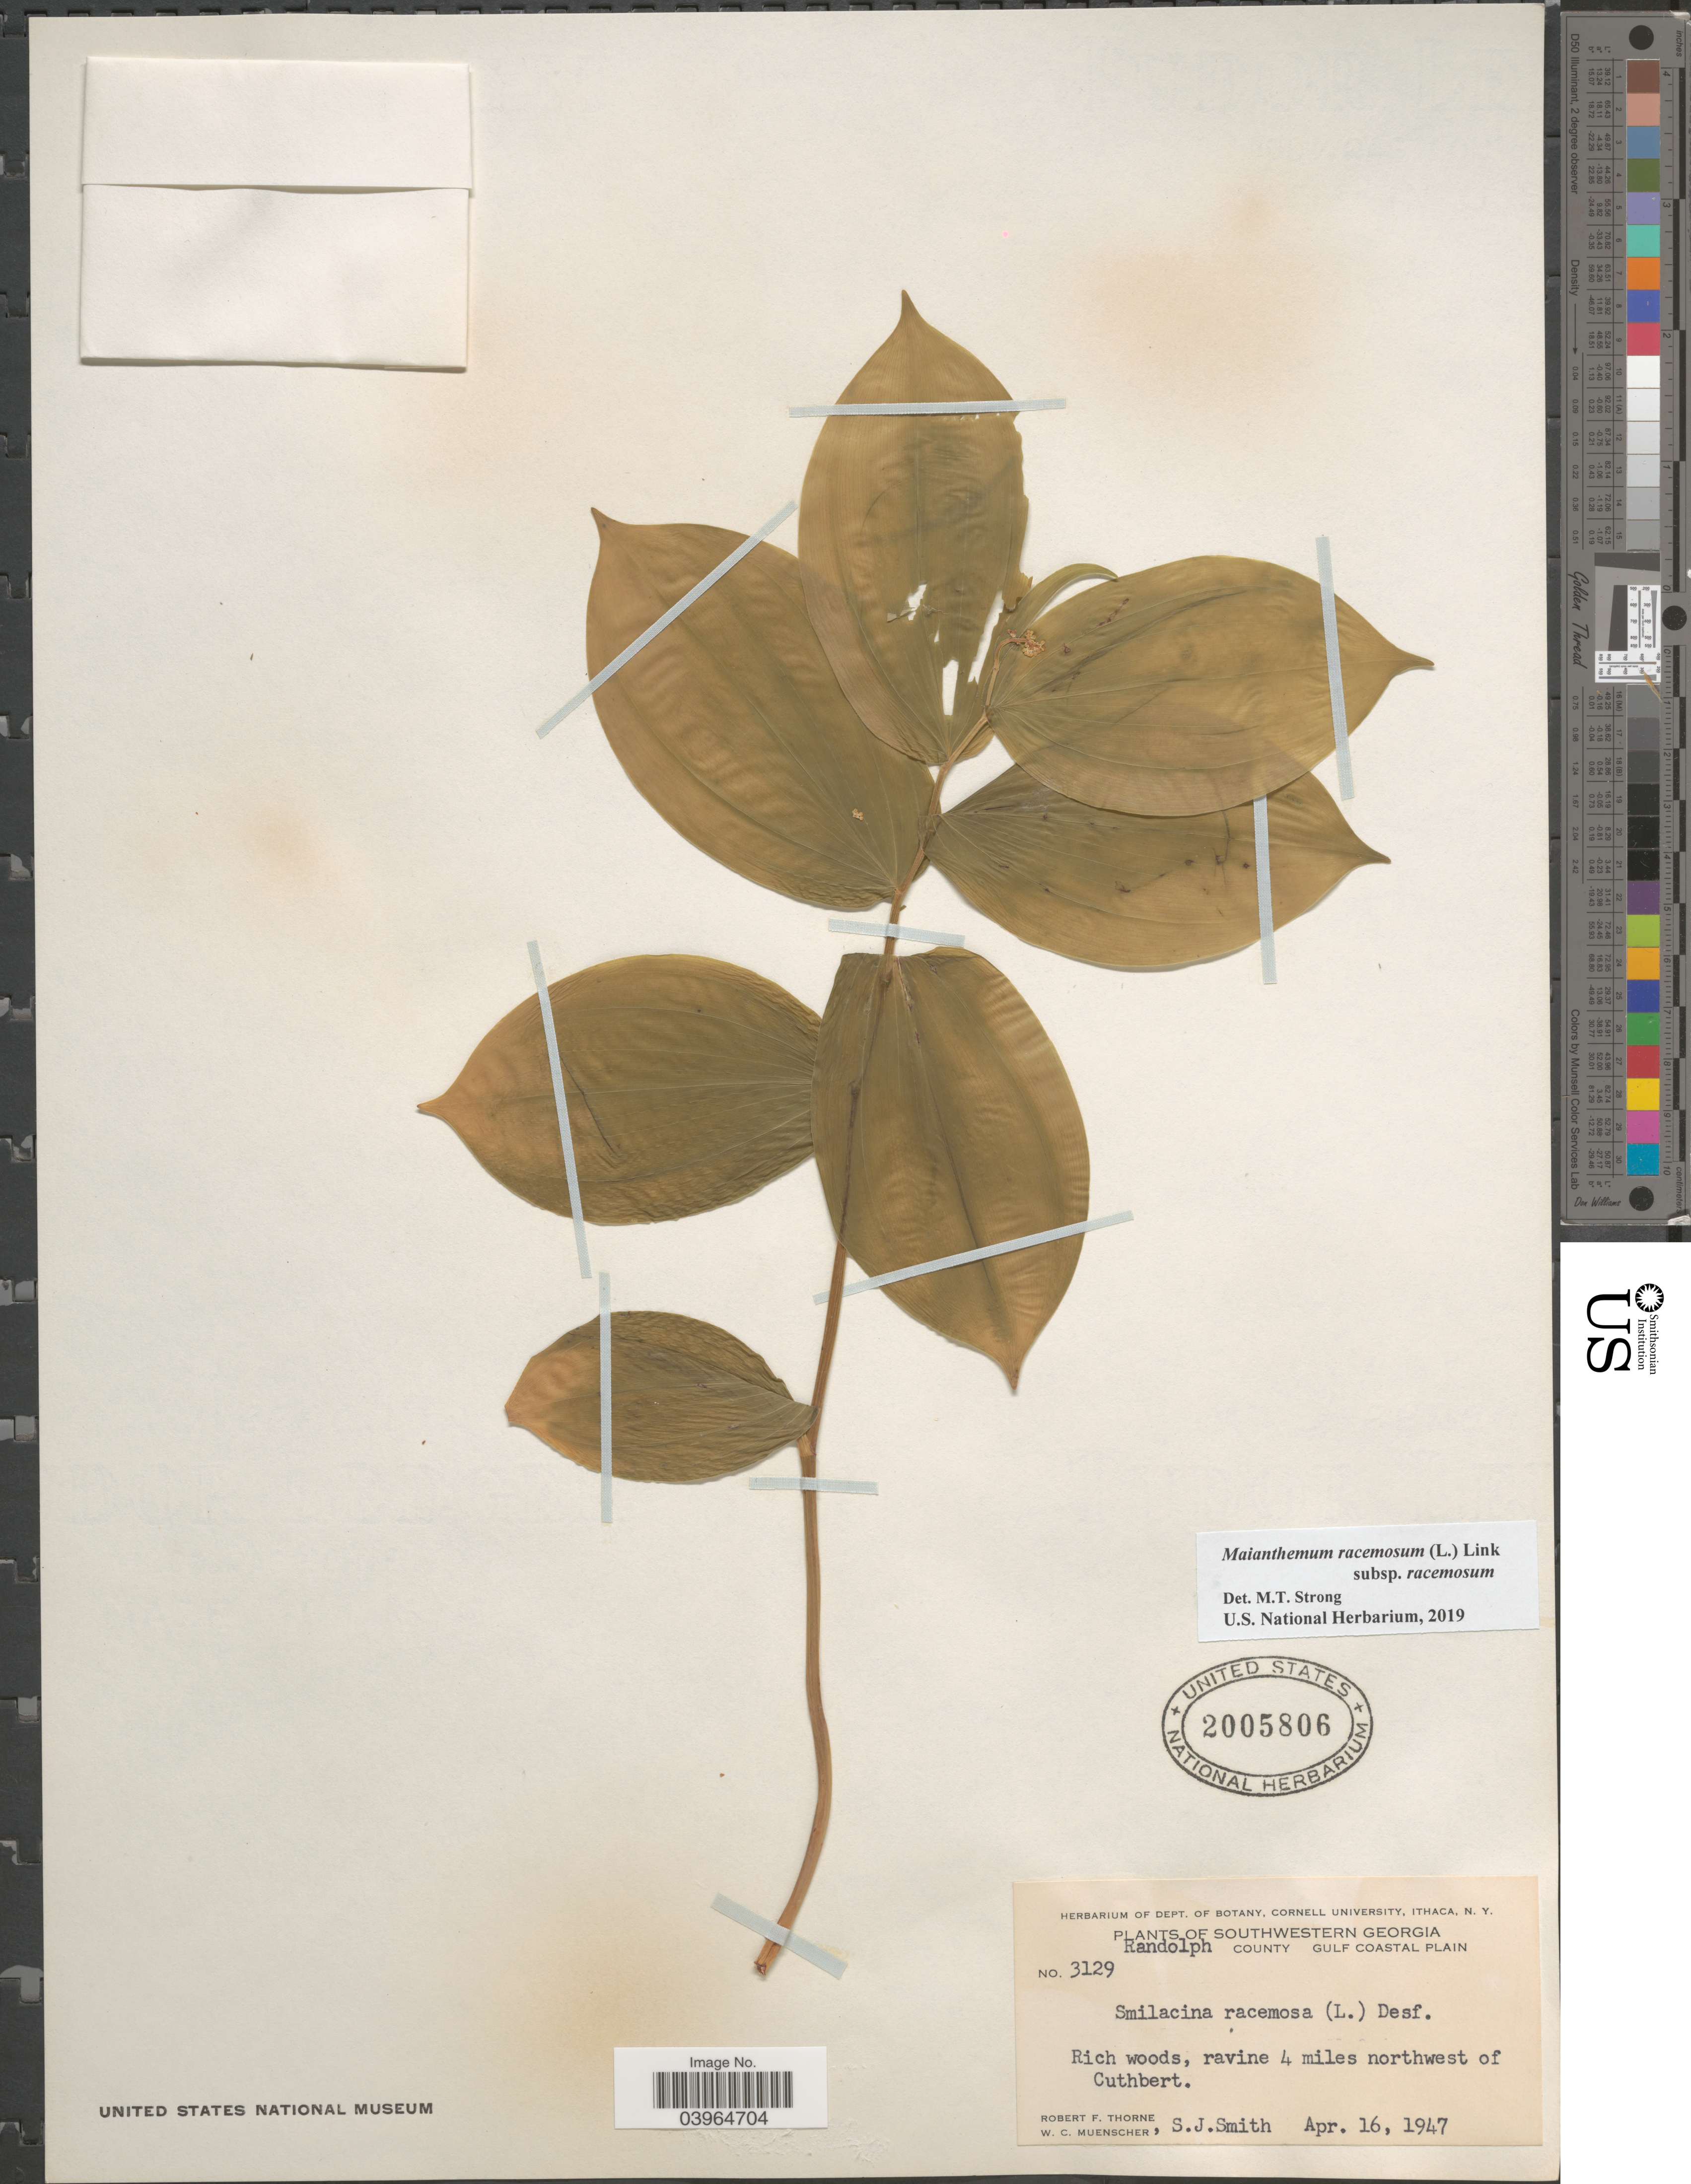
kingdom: Plantae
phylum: Tracheophyta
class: Liliopsida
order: Asparagales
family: Asparagaceae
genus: Maianthemum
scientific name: Maianthemum racemosum subsp. racemosum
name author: (L.) Link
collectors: R. F. Thorne, W. Muenscher & S. Smith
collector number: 3129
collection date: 1947-04-16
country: United States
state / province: Georgia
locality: Southwestern Georgia. Randolph County. Gulf Coastal Plain. Rich woods, ravine 4 miles northwest of Cuthbert.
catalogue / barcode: US 2005806